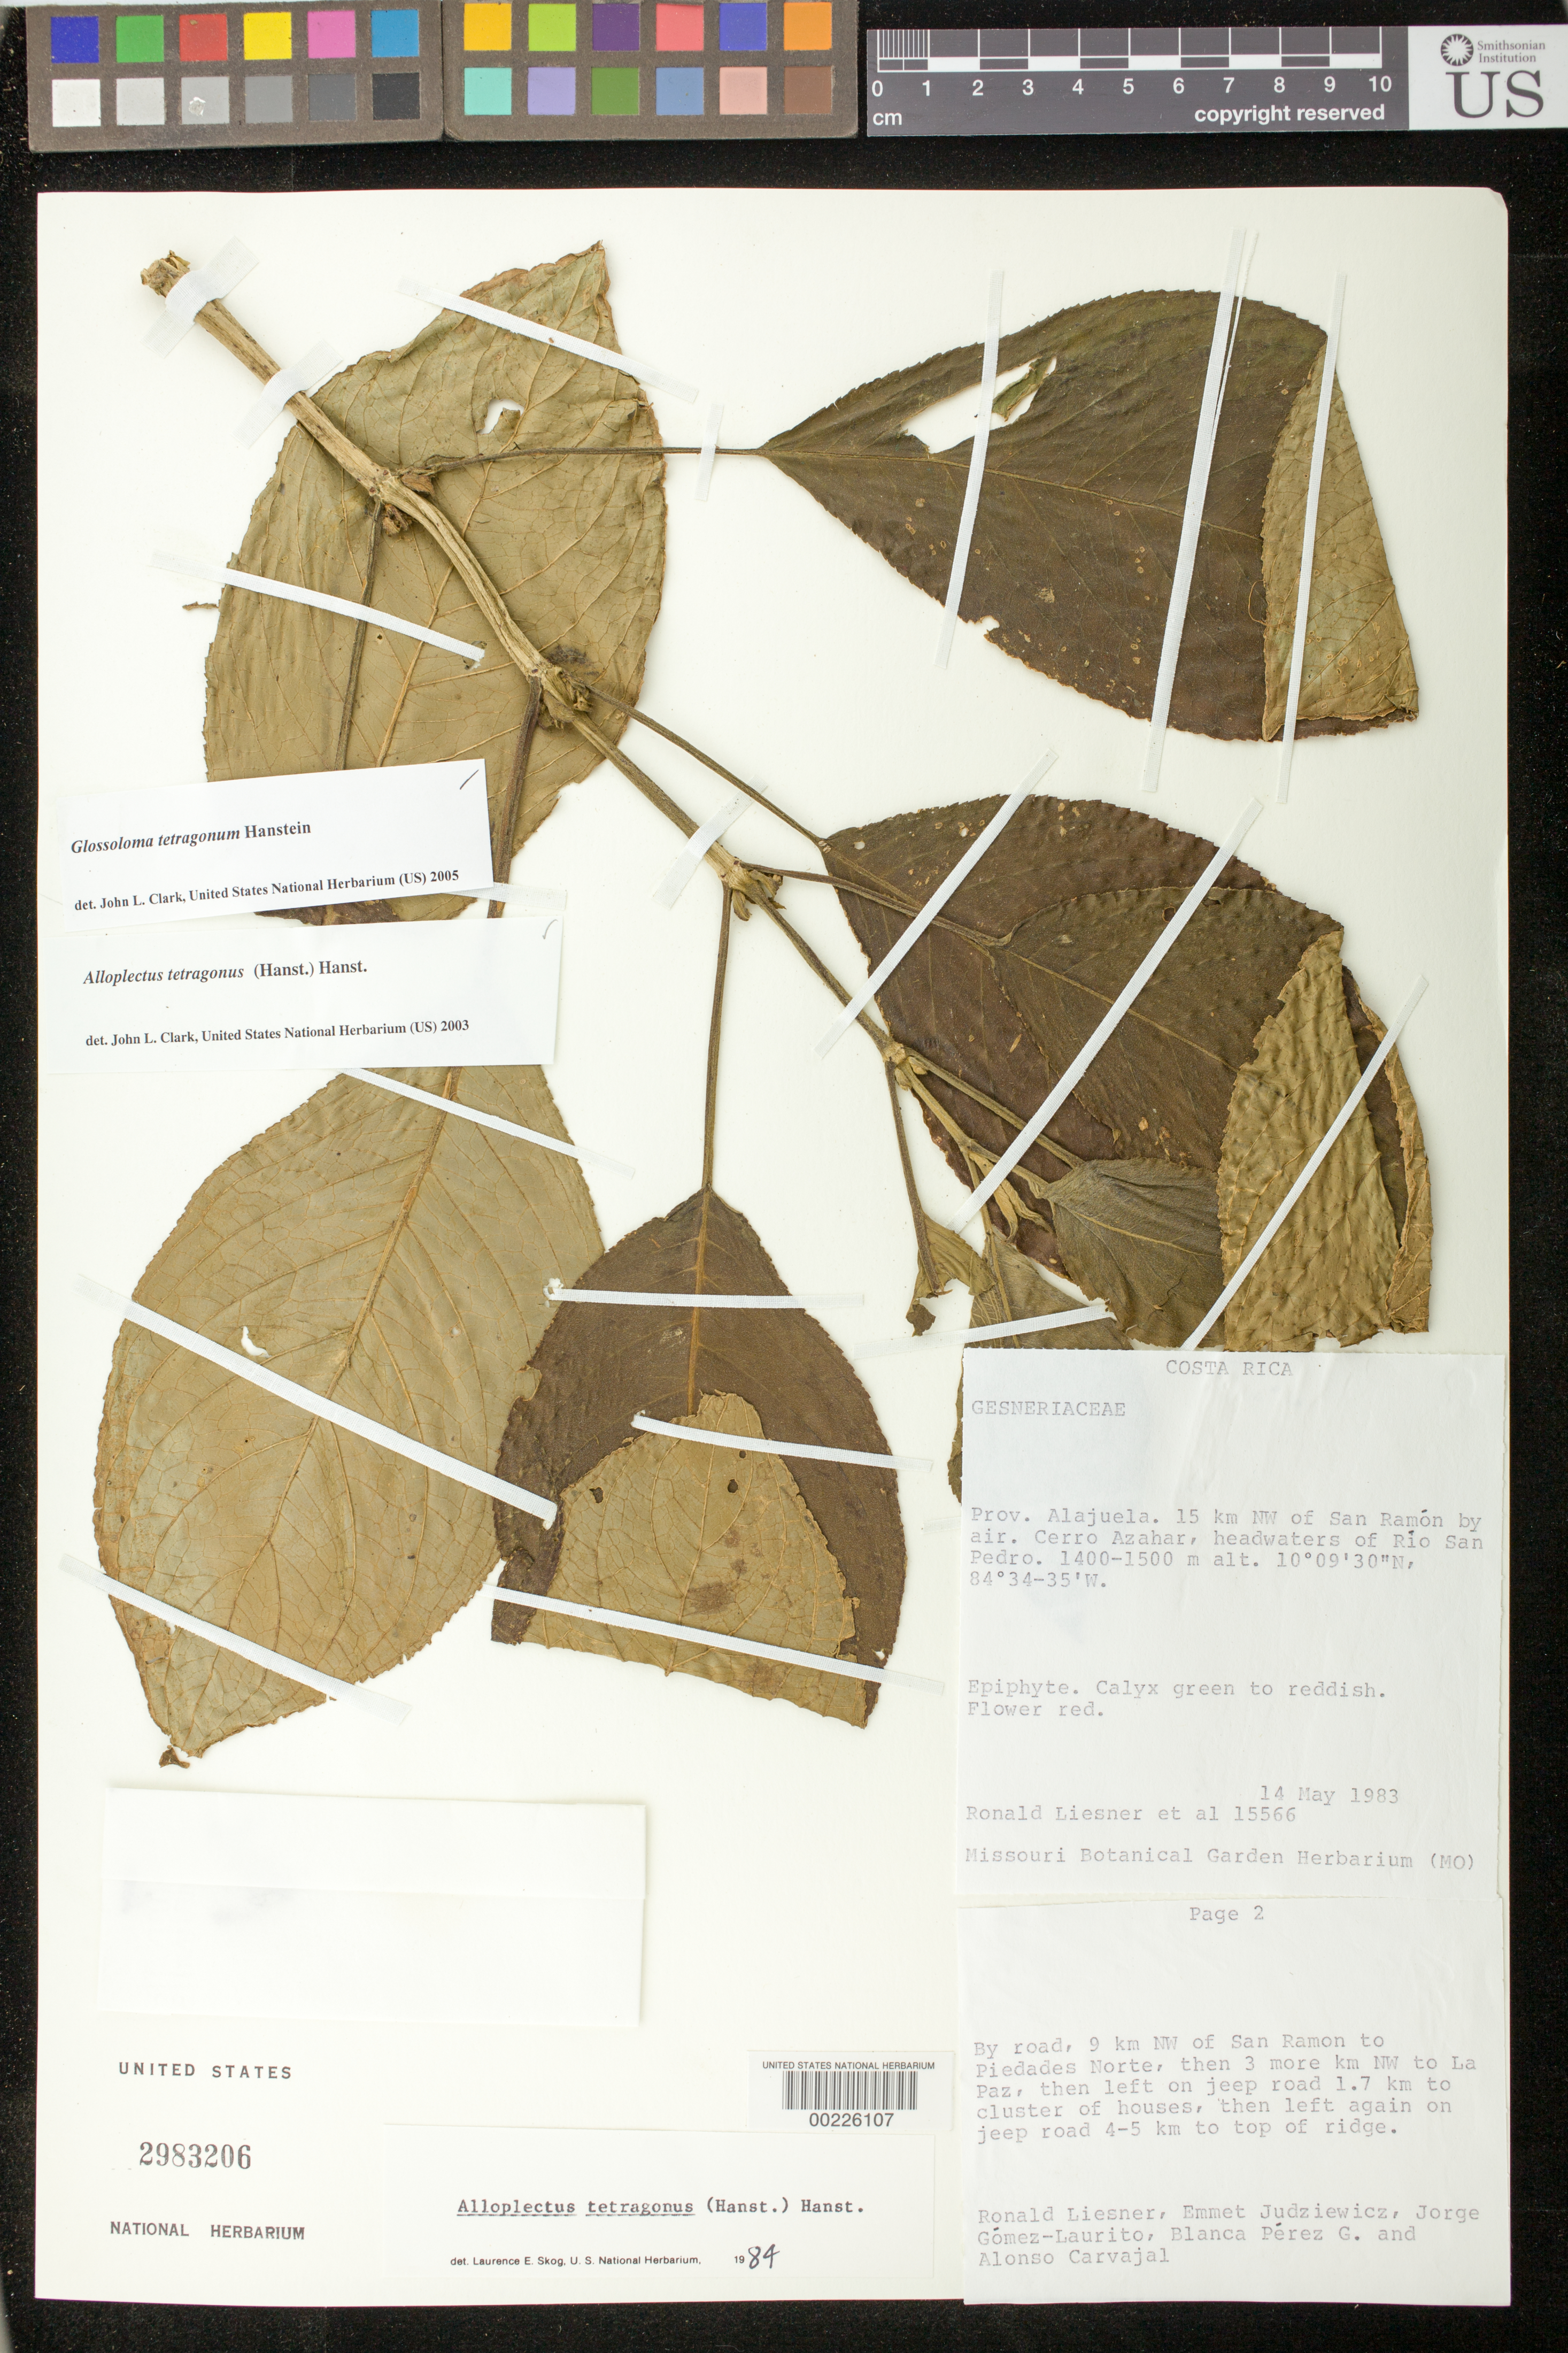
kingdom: Plantae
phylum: Tracheophyta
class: Magnoliopsida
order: Lamiales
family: Gesneriaceae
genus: Glossoloma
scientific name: Glossoloma tetragonum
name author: Hanst.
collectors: R. L. Liesner, E. J. Judziewicz, J. A. Gómez-Laurito, B. Perez G. & A. Carvajal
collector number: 15566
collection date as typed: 14 May 1983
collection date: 1983-05-14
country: Costa Rica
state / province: Alajuela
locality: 15 km NW of San Ramón by air, Cerro Azahar, headwaters of Río San Pedro, by road, 9 km NW of San Ramon to Piedades Norte, then 3 more km NW to La Paz, then left on jeep road 1.7 km to cluster of houses, then left again on jeep road 4-5 km to top of ridge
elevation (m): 1400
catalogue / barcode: US 2983206